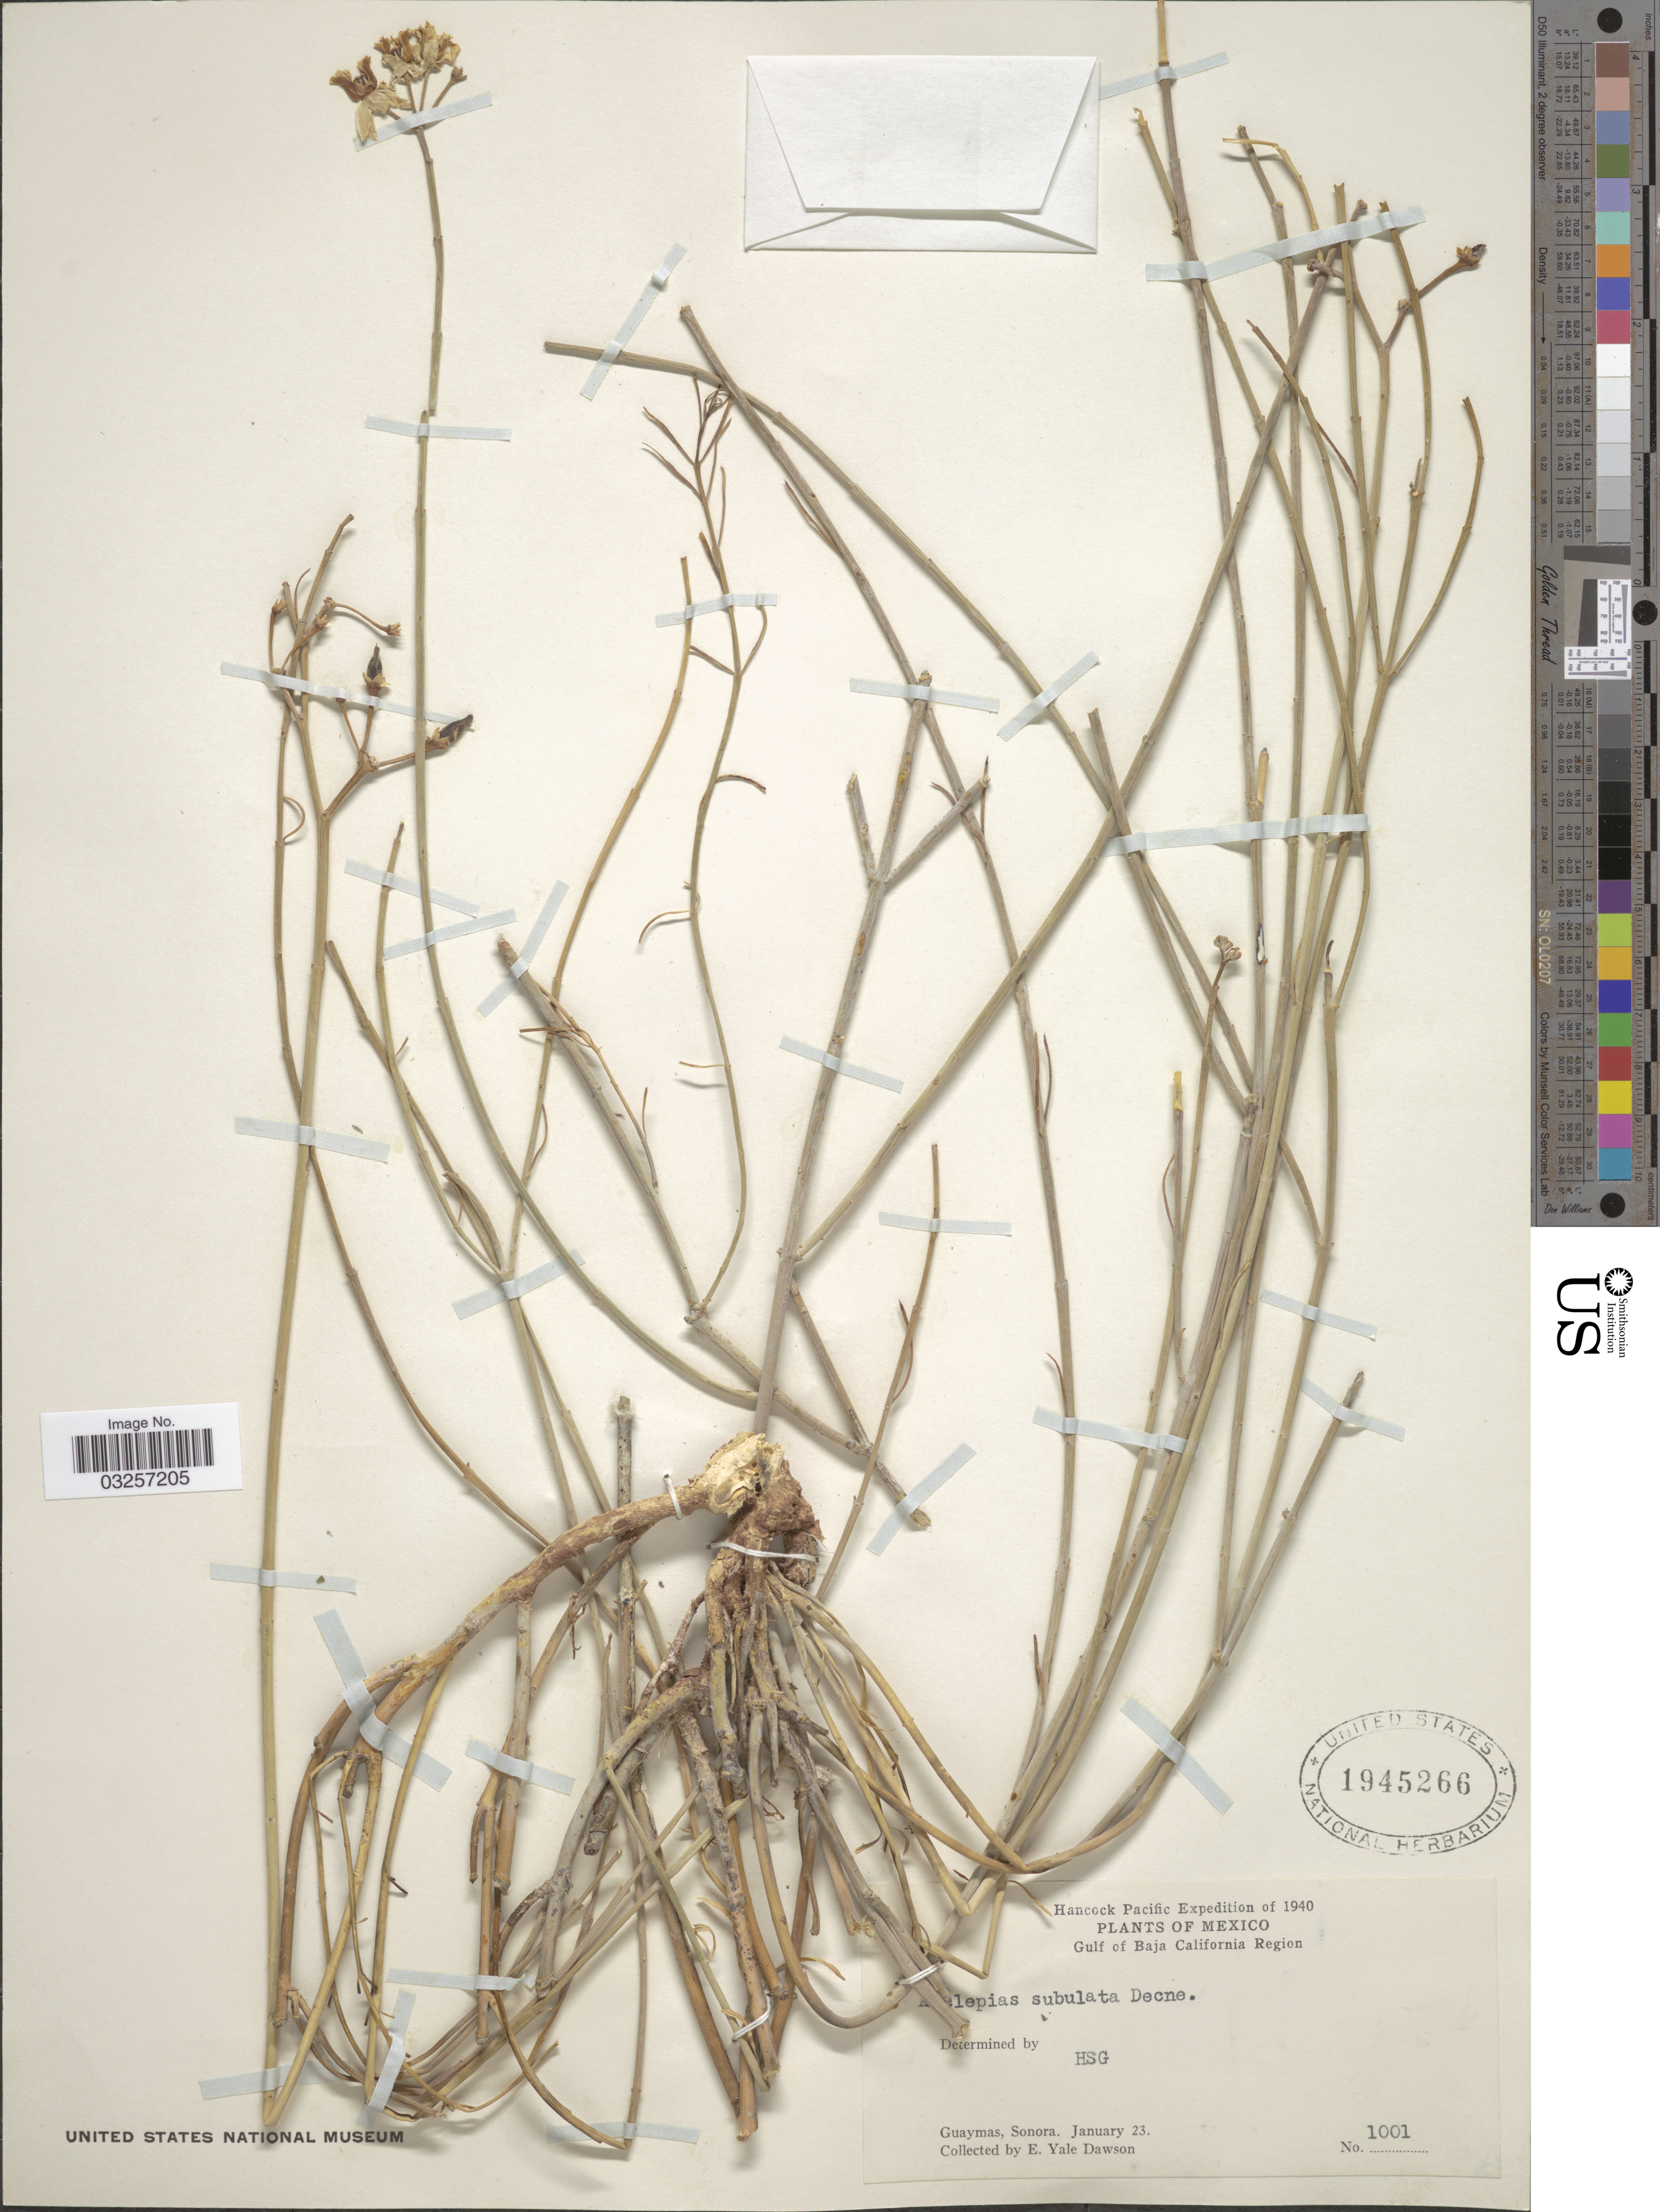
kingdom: Plantae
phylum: Tracheophyta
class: Magnoliopsida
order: Gentianales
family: Apocynaceae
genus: Asclepias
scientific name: Asclepias subulata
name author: Decne.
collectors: N. Yensen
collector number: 1001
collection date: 1940-01-23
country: Mexico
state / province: Sonora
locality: Gulf of Baja California Region. Guaymas.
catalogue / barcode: US 1945266